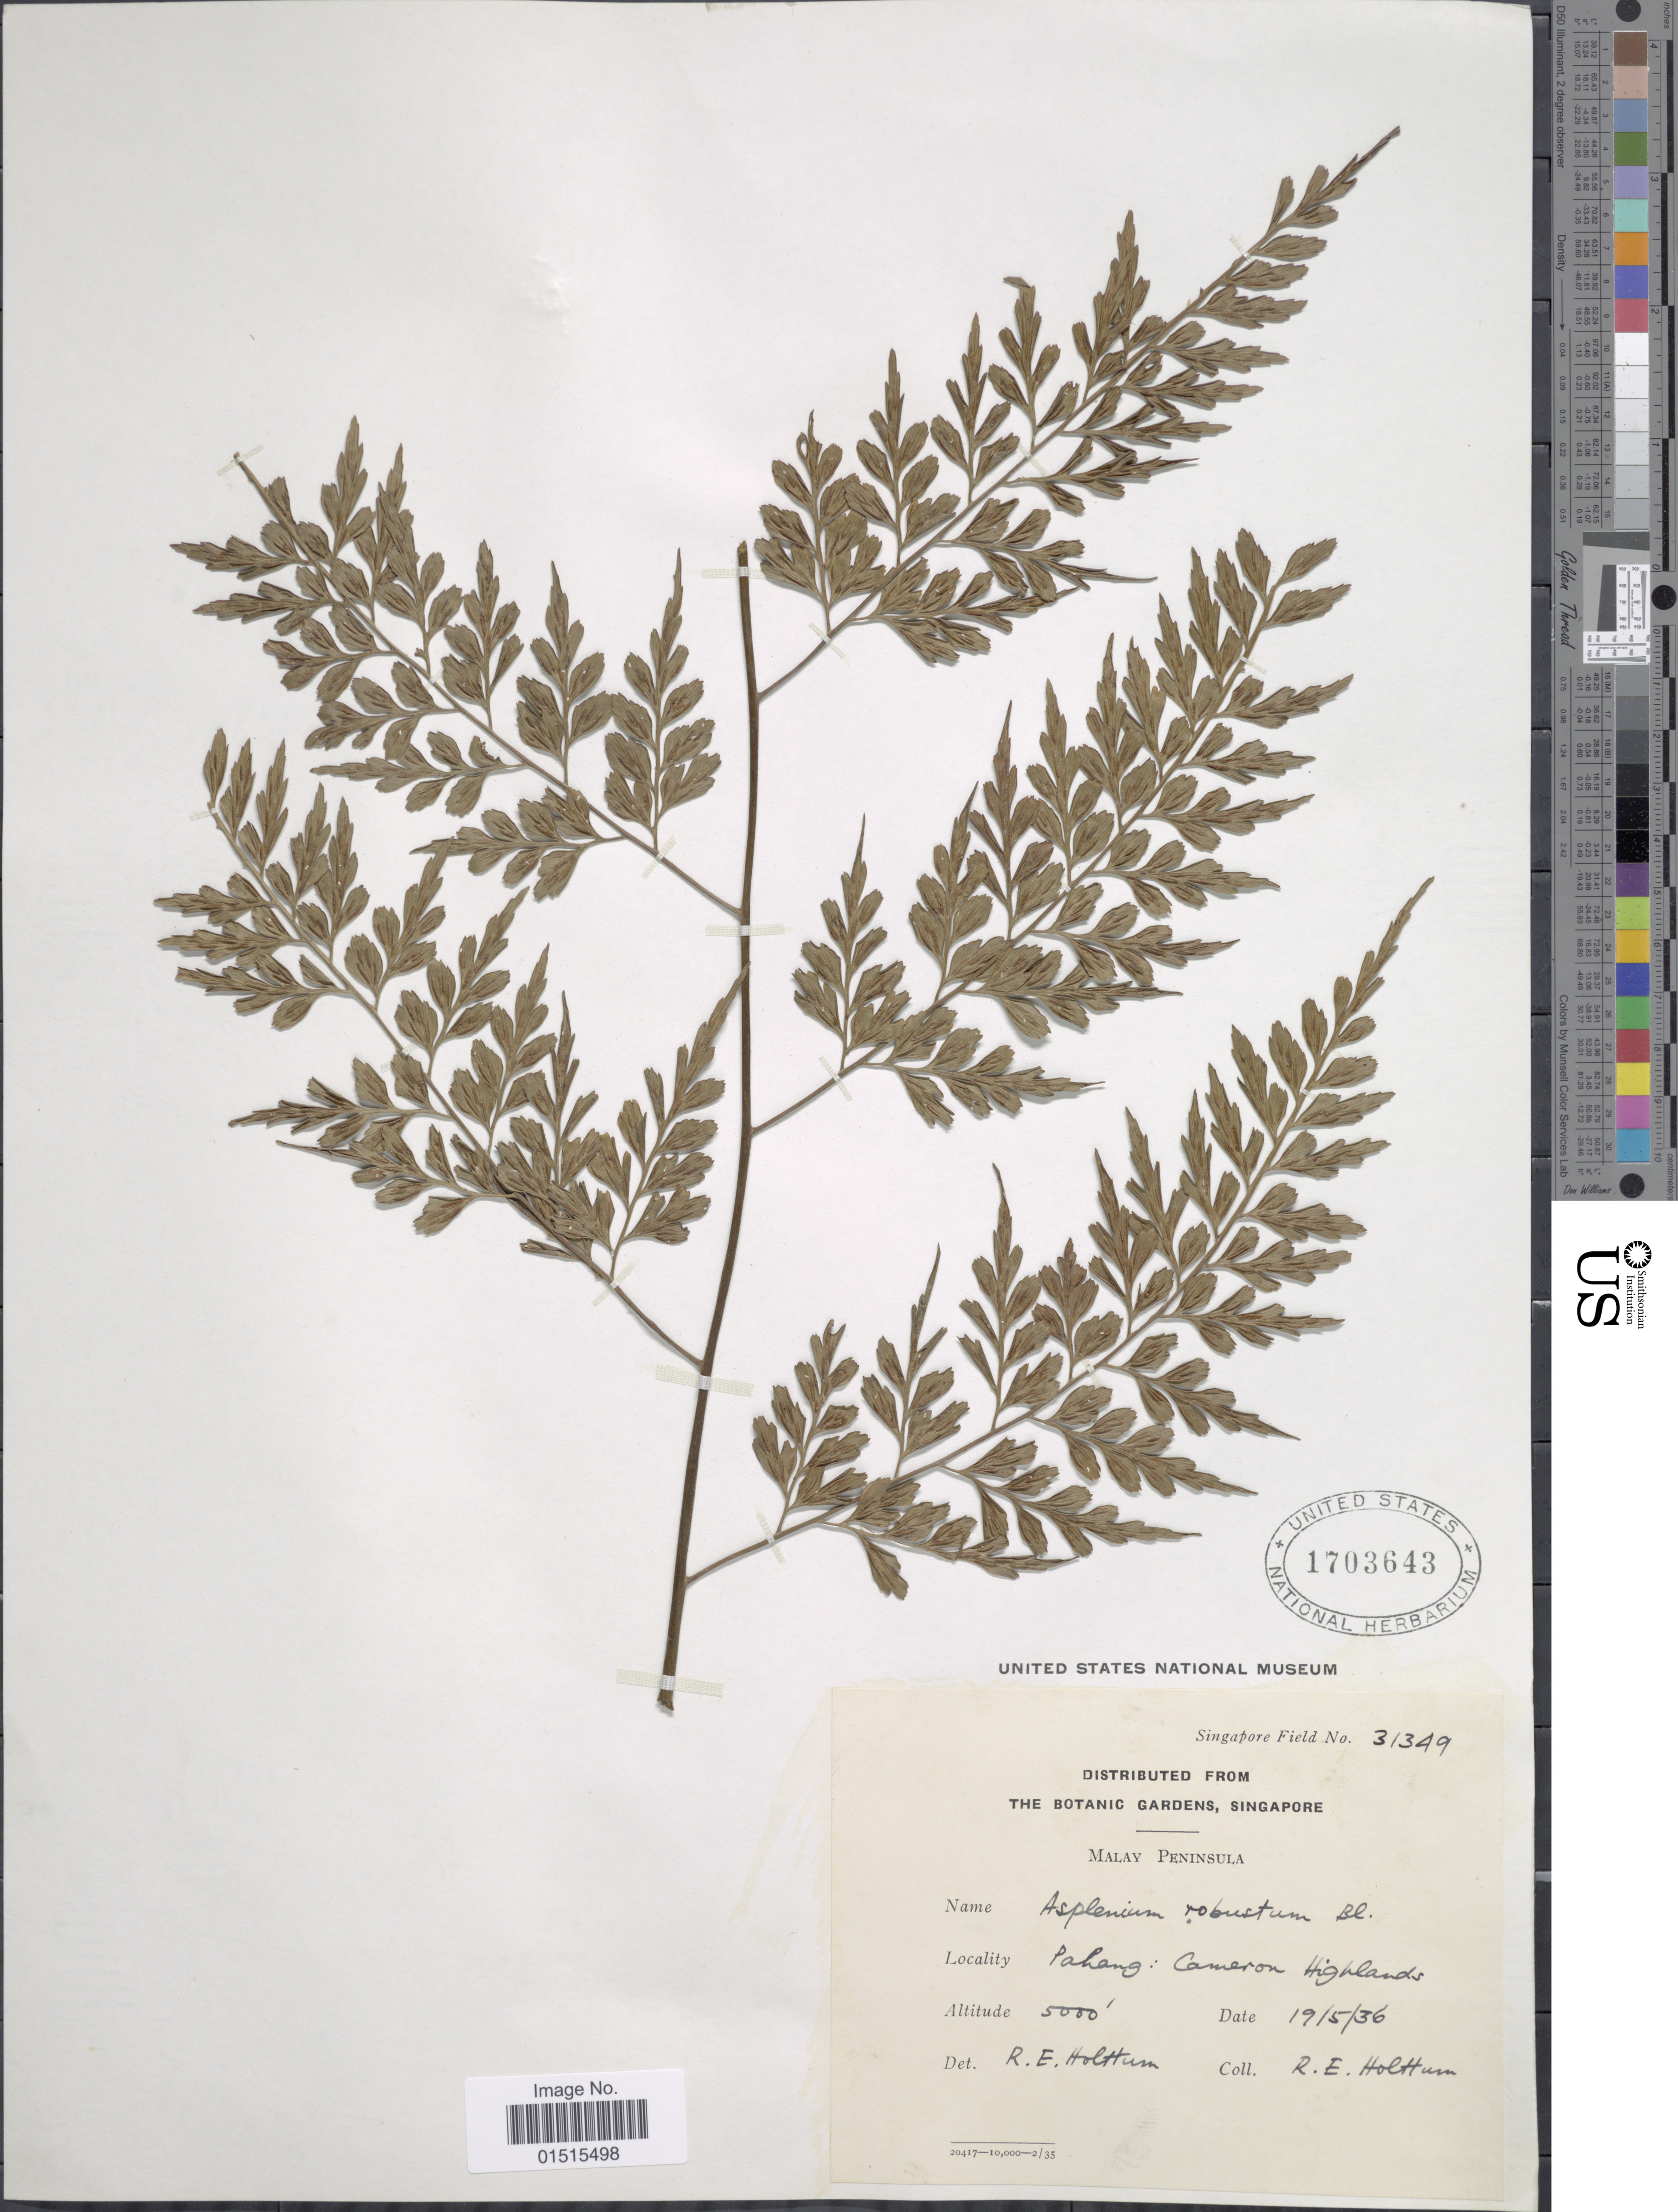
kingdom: Plantae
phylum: Tracheophyta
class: Polypodiopsida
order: Polypodiales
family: Aspleniaceae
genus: Asplenium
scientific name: Asplenium robustum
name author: Blume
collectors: R. E. Holttum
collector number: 31349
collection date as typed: Transcribed d/m/y: 19/5/36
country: Malaysia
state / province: Pahang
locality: Malay Peninsula, Cameron Highlands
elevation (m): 1524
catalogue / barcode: US 1703643